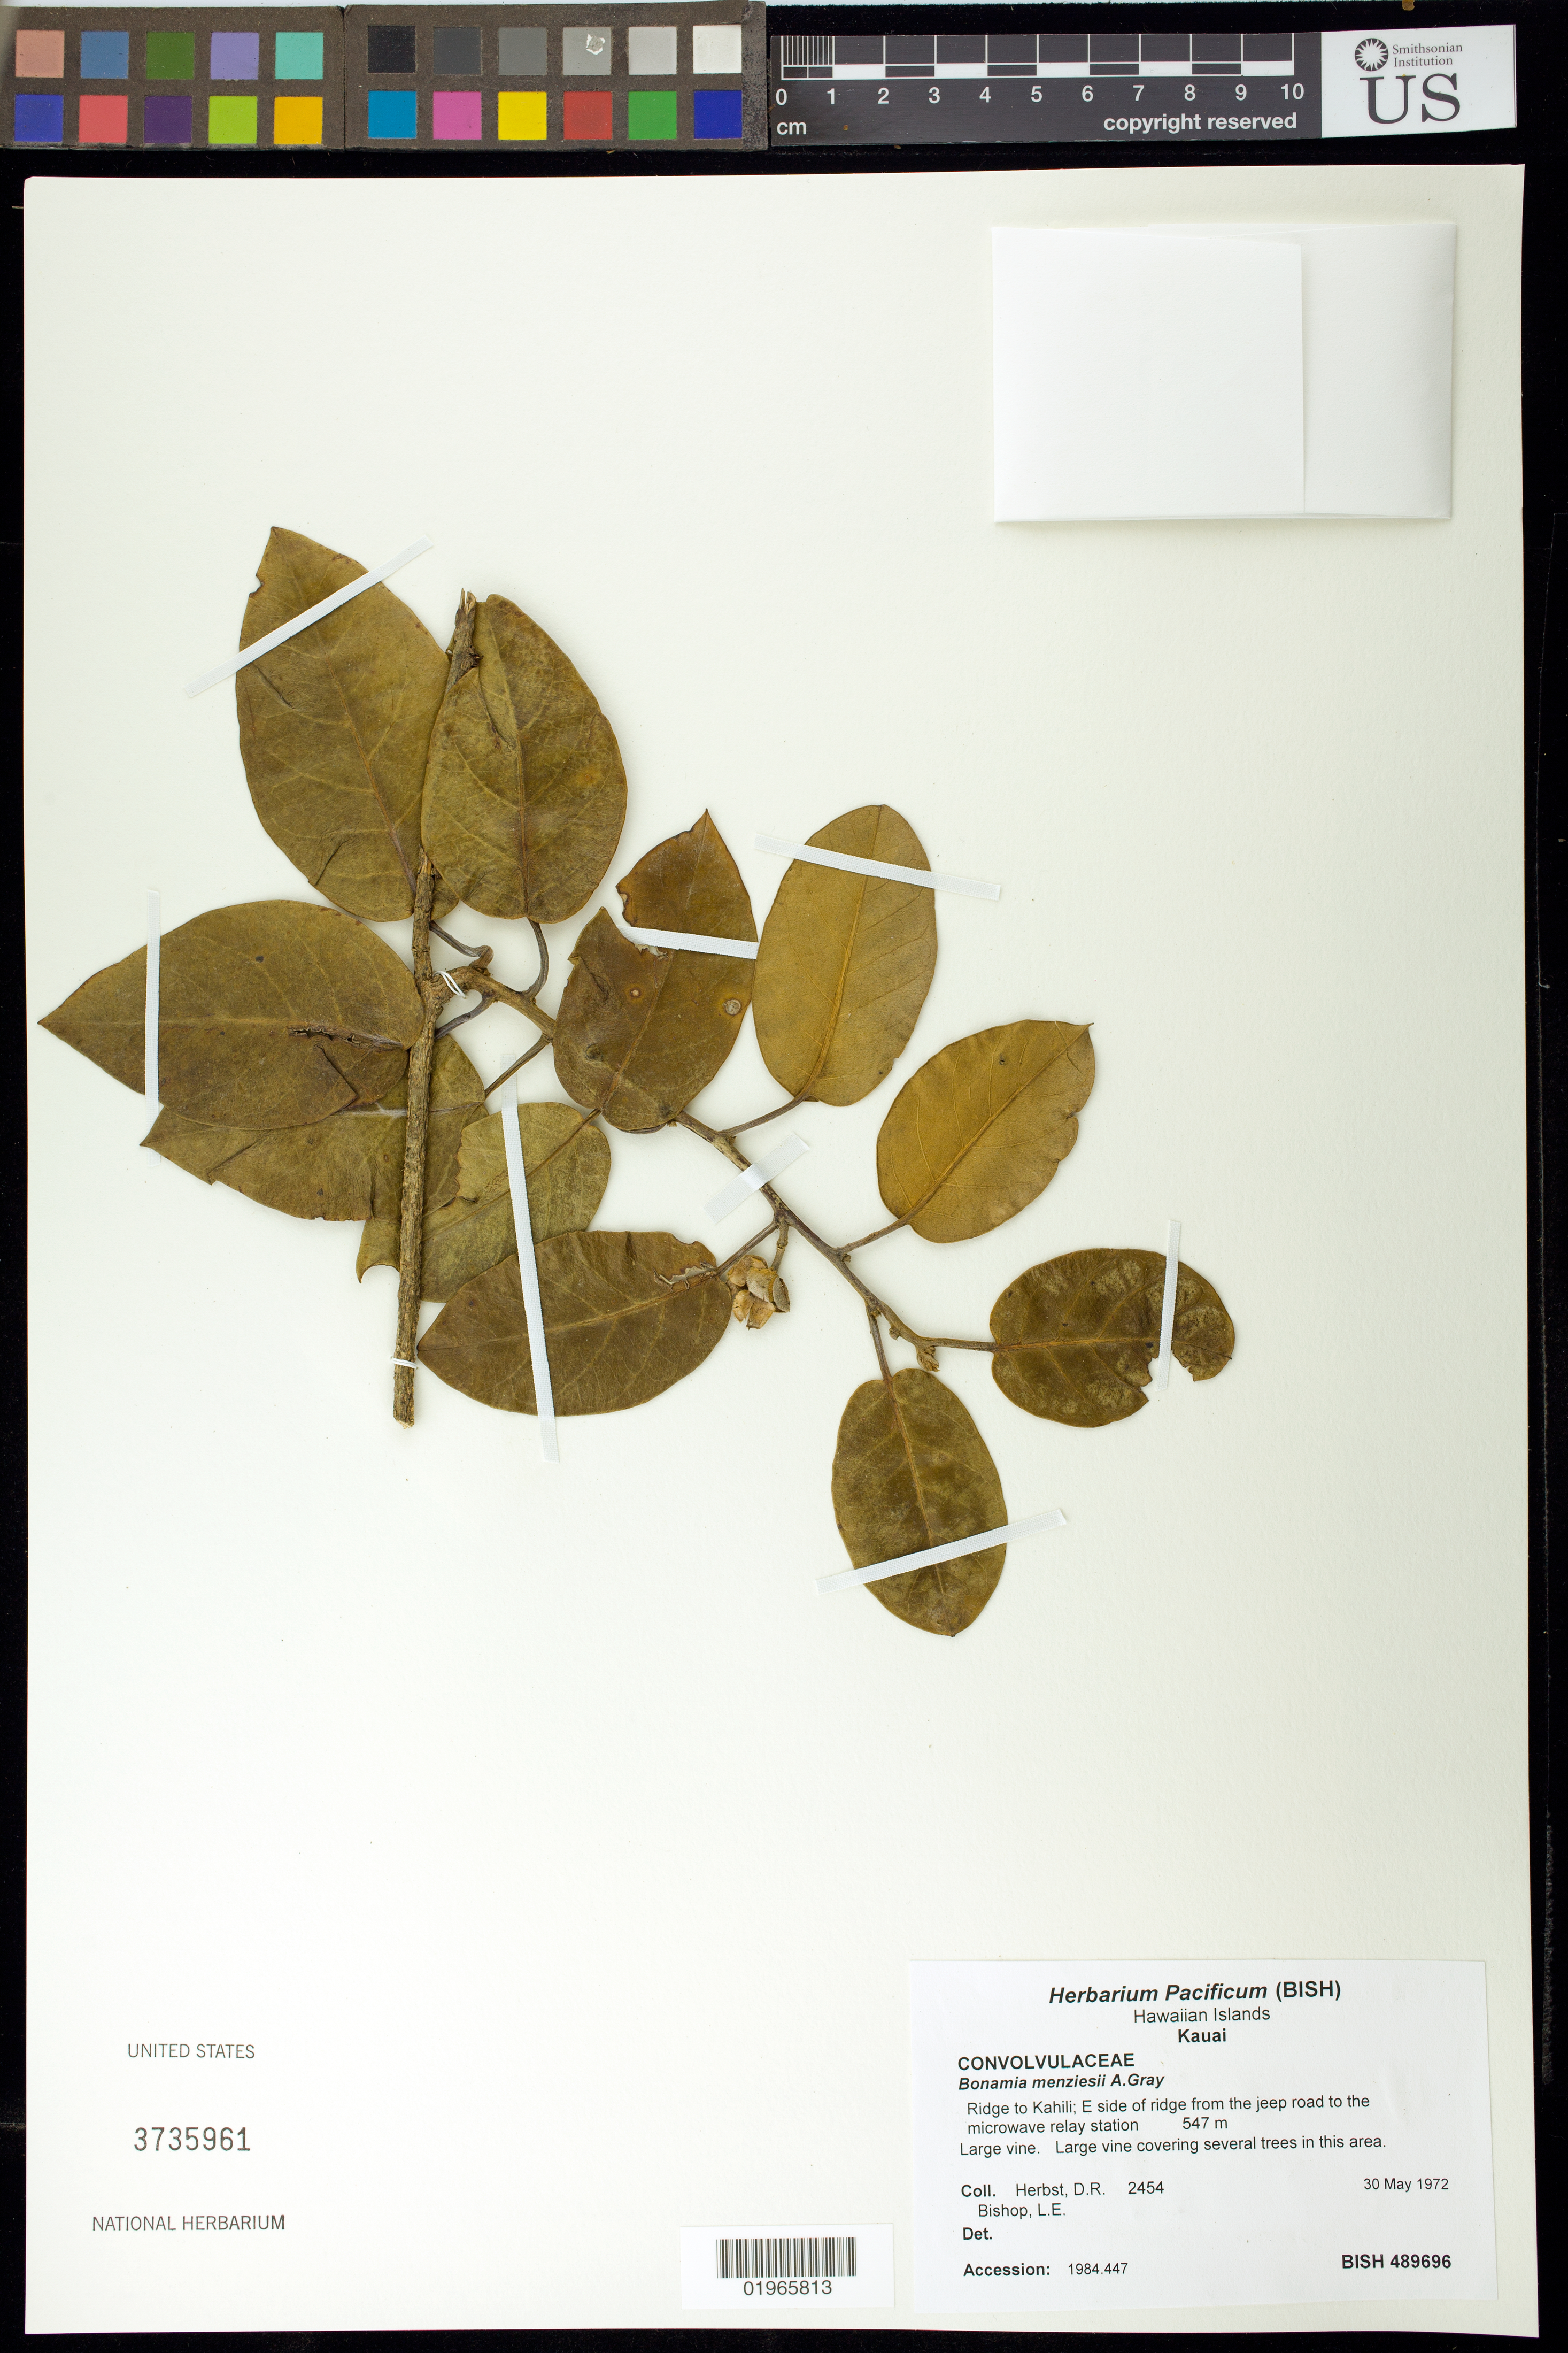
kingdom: Plantae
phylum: Tracheophyta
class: Magnoliopsida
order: Solanales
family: Convolvulaceae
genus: Bonamia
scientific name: Bonamia menziesii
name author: A. Gray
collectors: D. R. Herbst & L. E. Bishop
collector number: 2454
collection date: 1972-05-30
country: United States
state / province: Hawaii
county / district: Kauai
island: Kaua'i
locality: Ridge to Kahili, E side of ridge from the jeep road to the microwave relay station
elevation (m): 547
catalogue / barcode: US 3735961